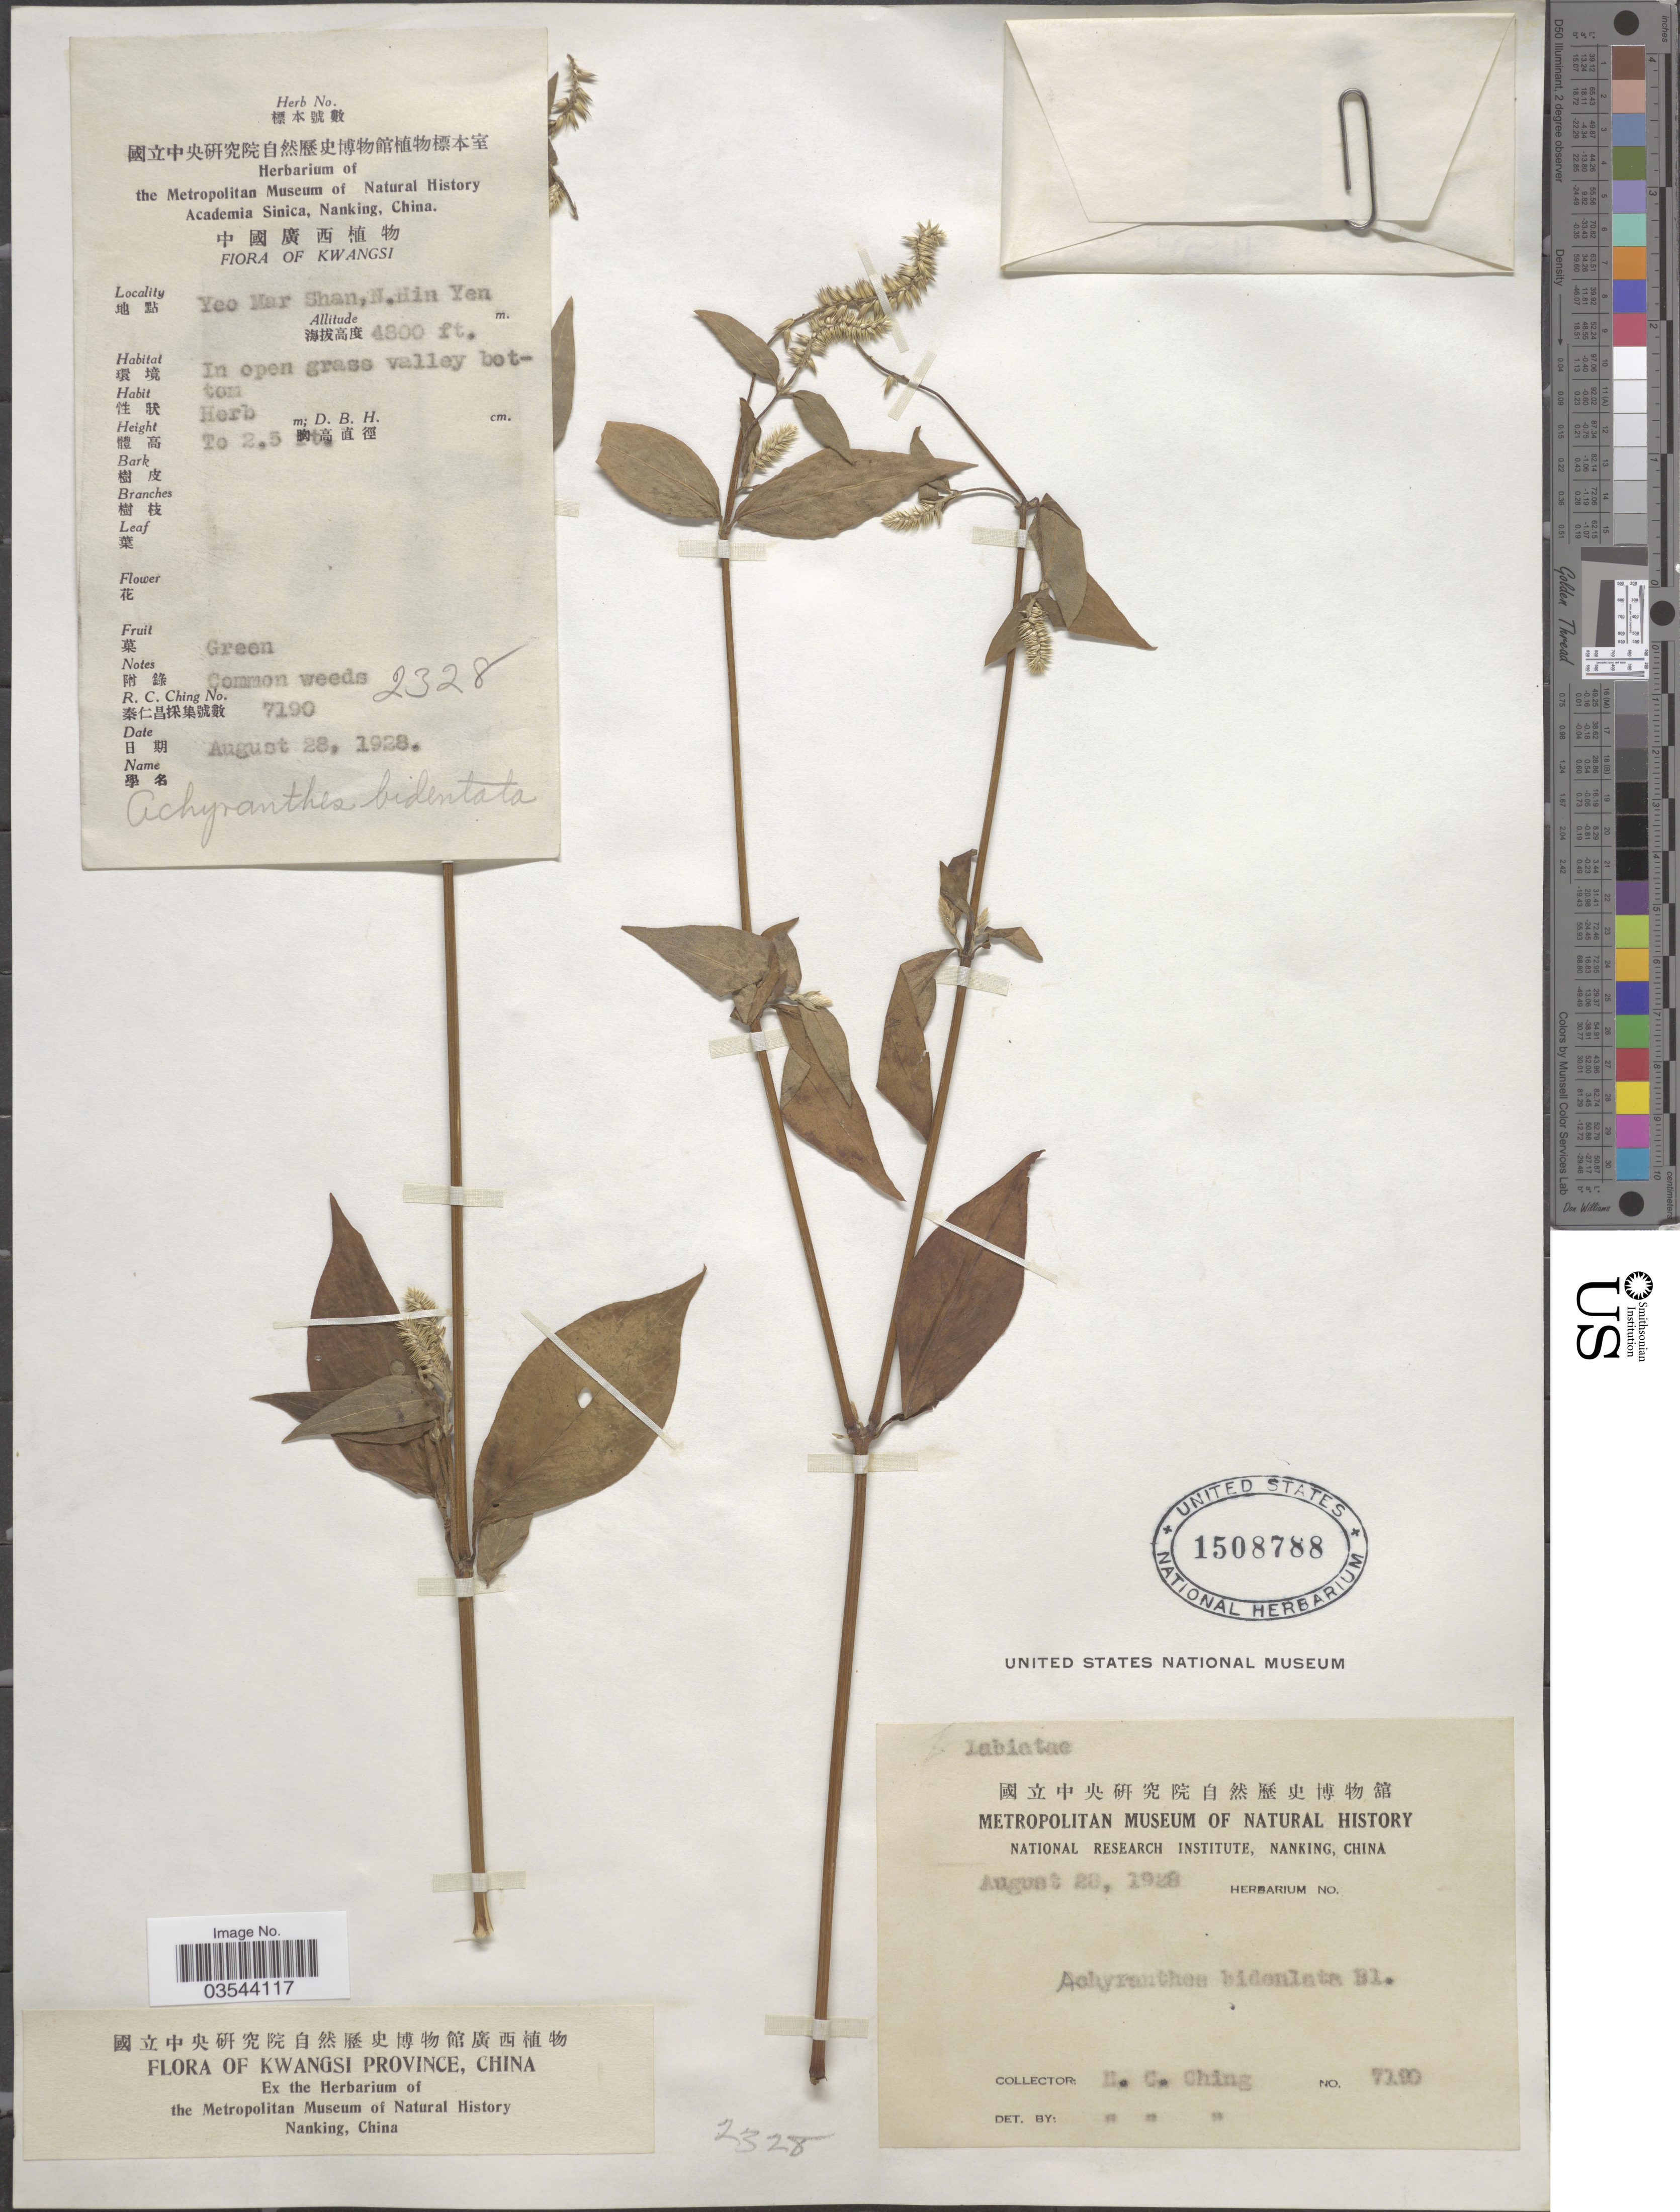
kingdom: Plantae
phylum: Tracheophyta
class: Magnoliopsida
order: Caryophyllales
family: Amaranthaceae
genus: Achyranthes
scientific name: Achyranthes bidentata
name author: Blume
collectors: R. C. Ching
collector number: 7190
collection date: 1928-08-28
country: China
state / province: Guangxi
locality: Kwangsi Province. Yeo Mar Shan, N. Hin Yen.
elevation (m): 1463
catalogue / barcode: US 1508788